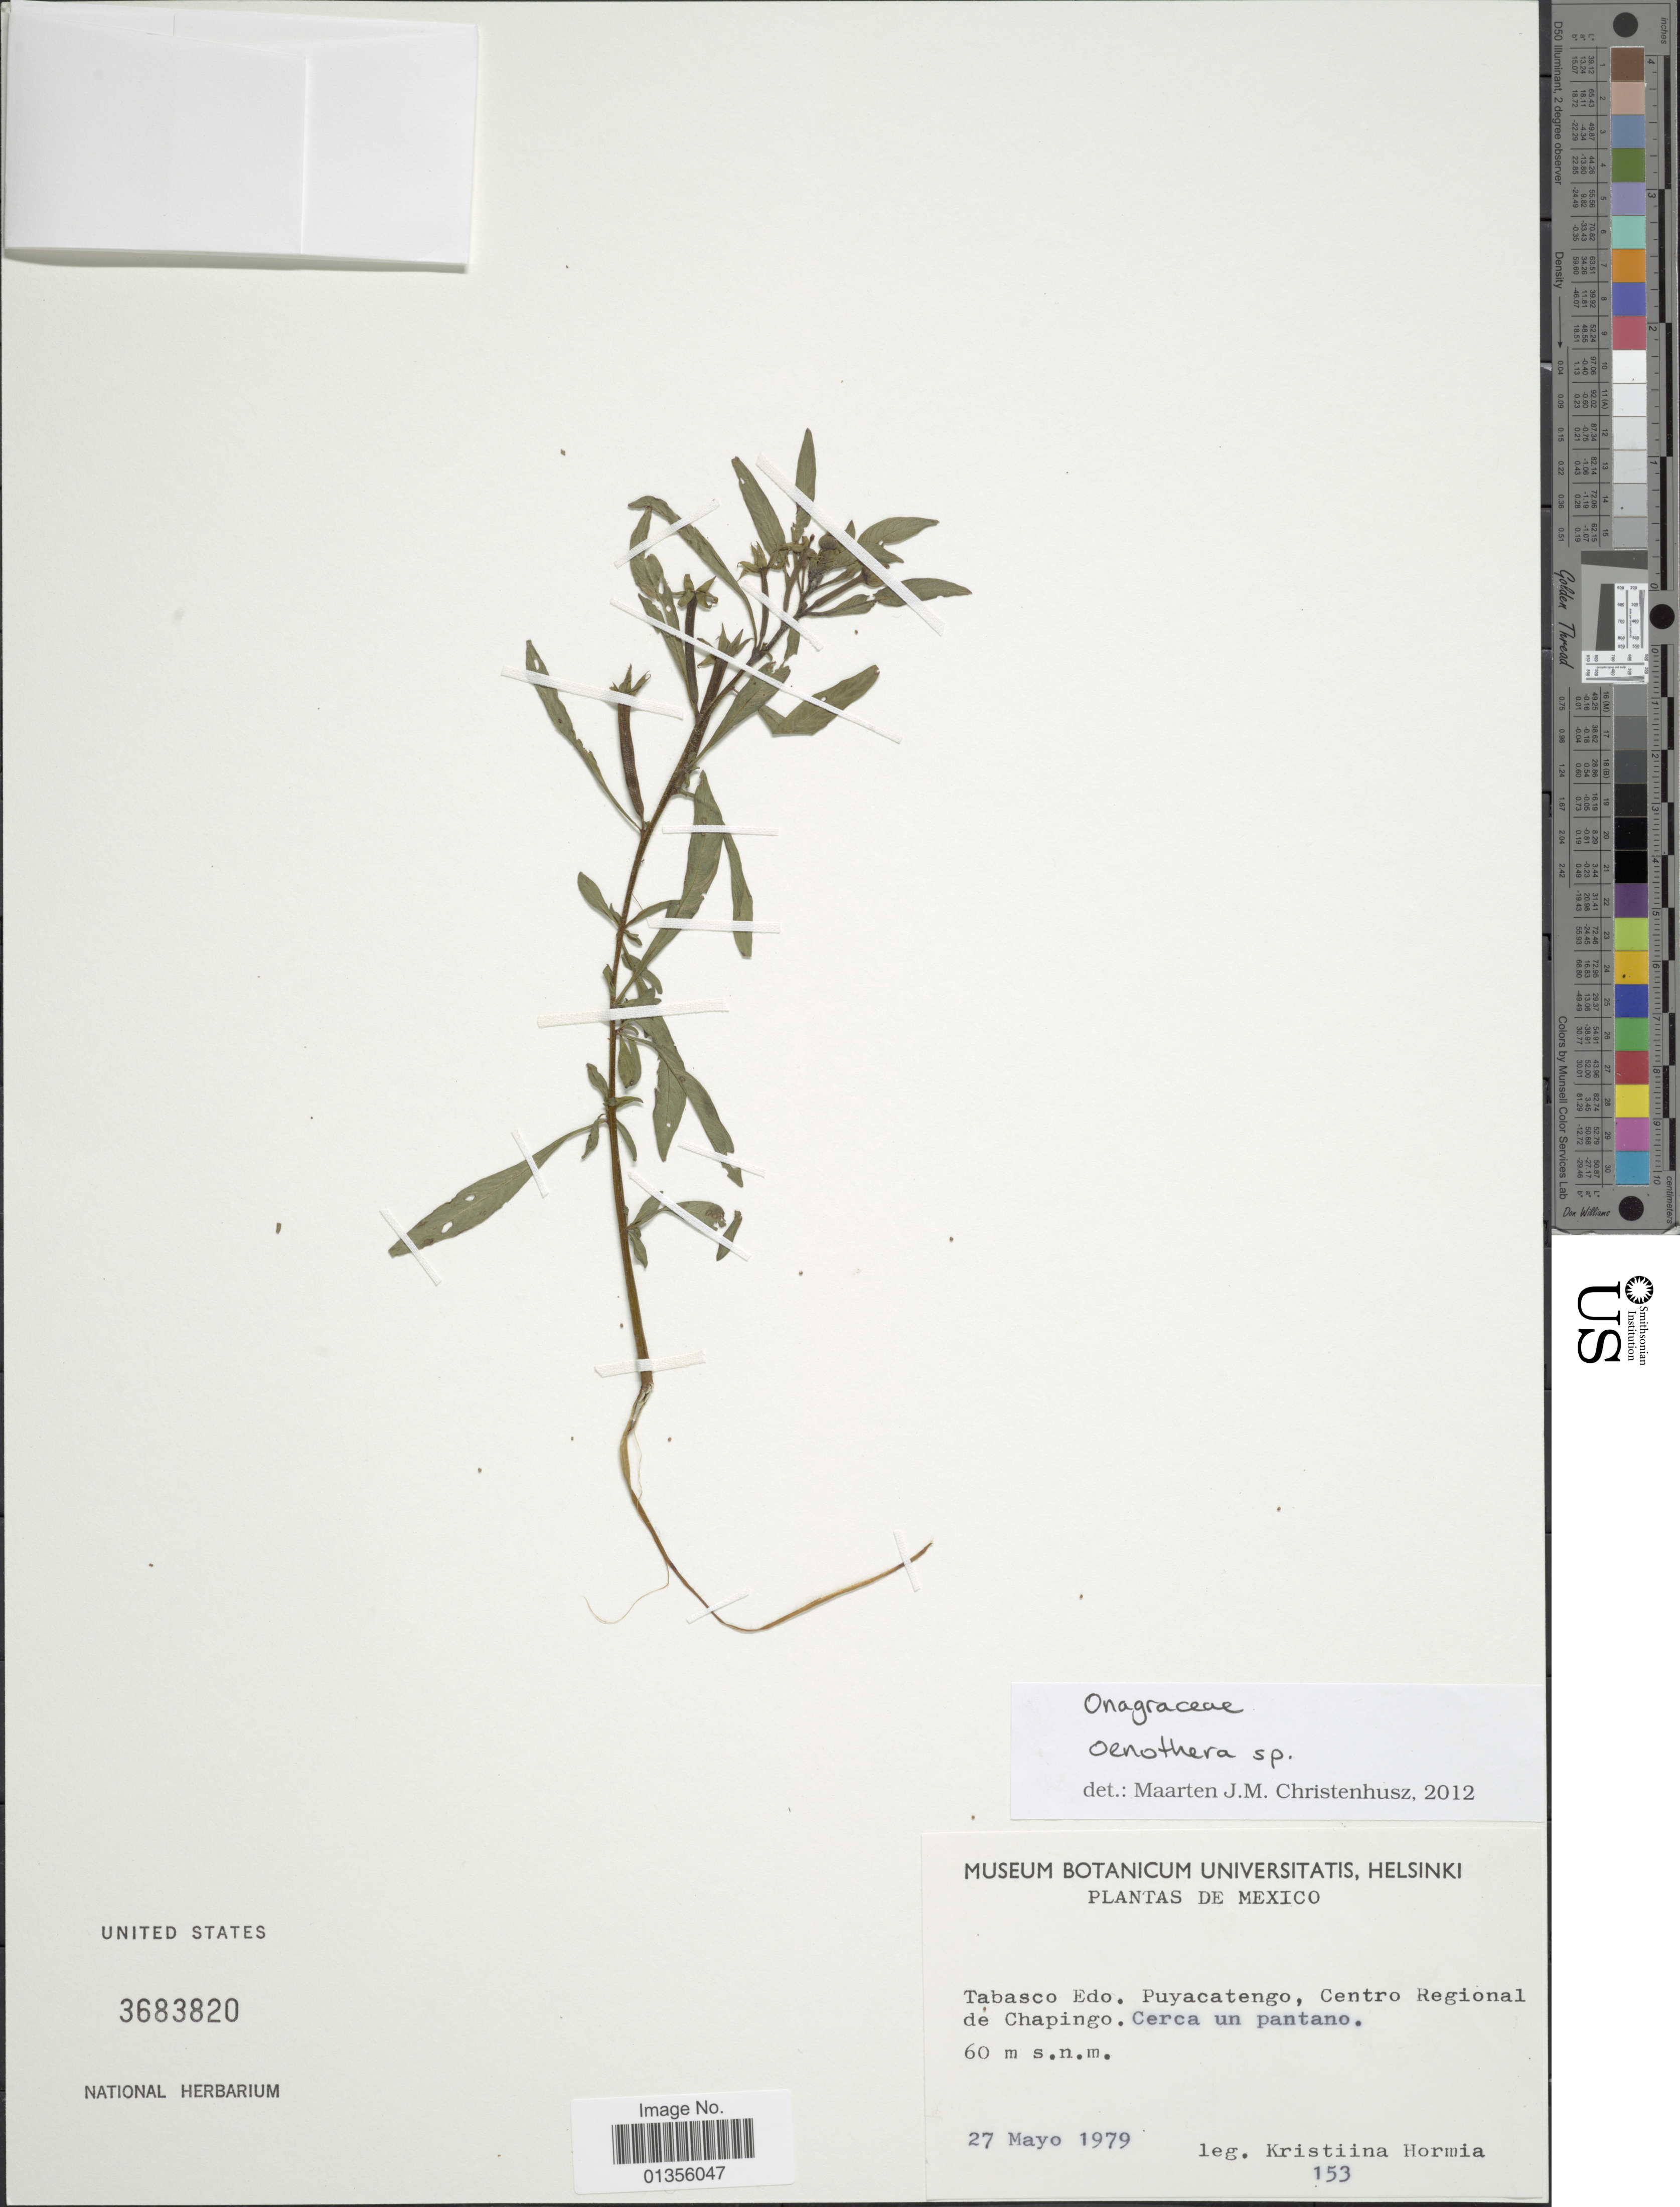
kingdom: Plantae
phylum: Tracheophyta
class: Magnoliopsida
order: Myrtales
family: Onagraceae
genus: Ludwigia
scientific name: Ludwigia sp.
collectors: K. Hormia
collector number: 153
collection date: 1979-05-27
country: Mexico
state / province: Tabasco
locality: Tabasco Edo. Puyacatengo, Centro Regional de Chapingo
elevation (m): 60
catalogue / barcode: US 3683820